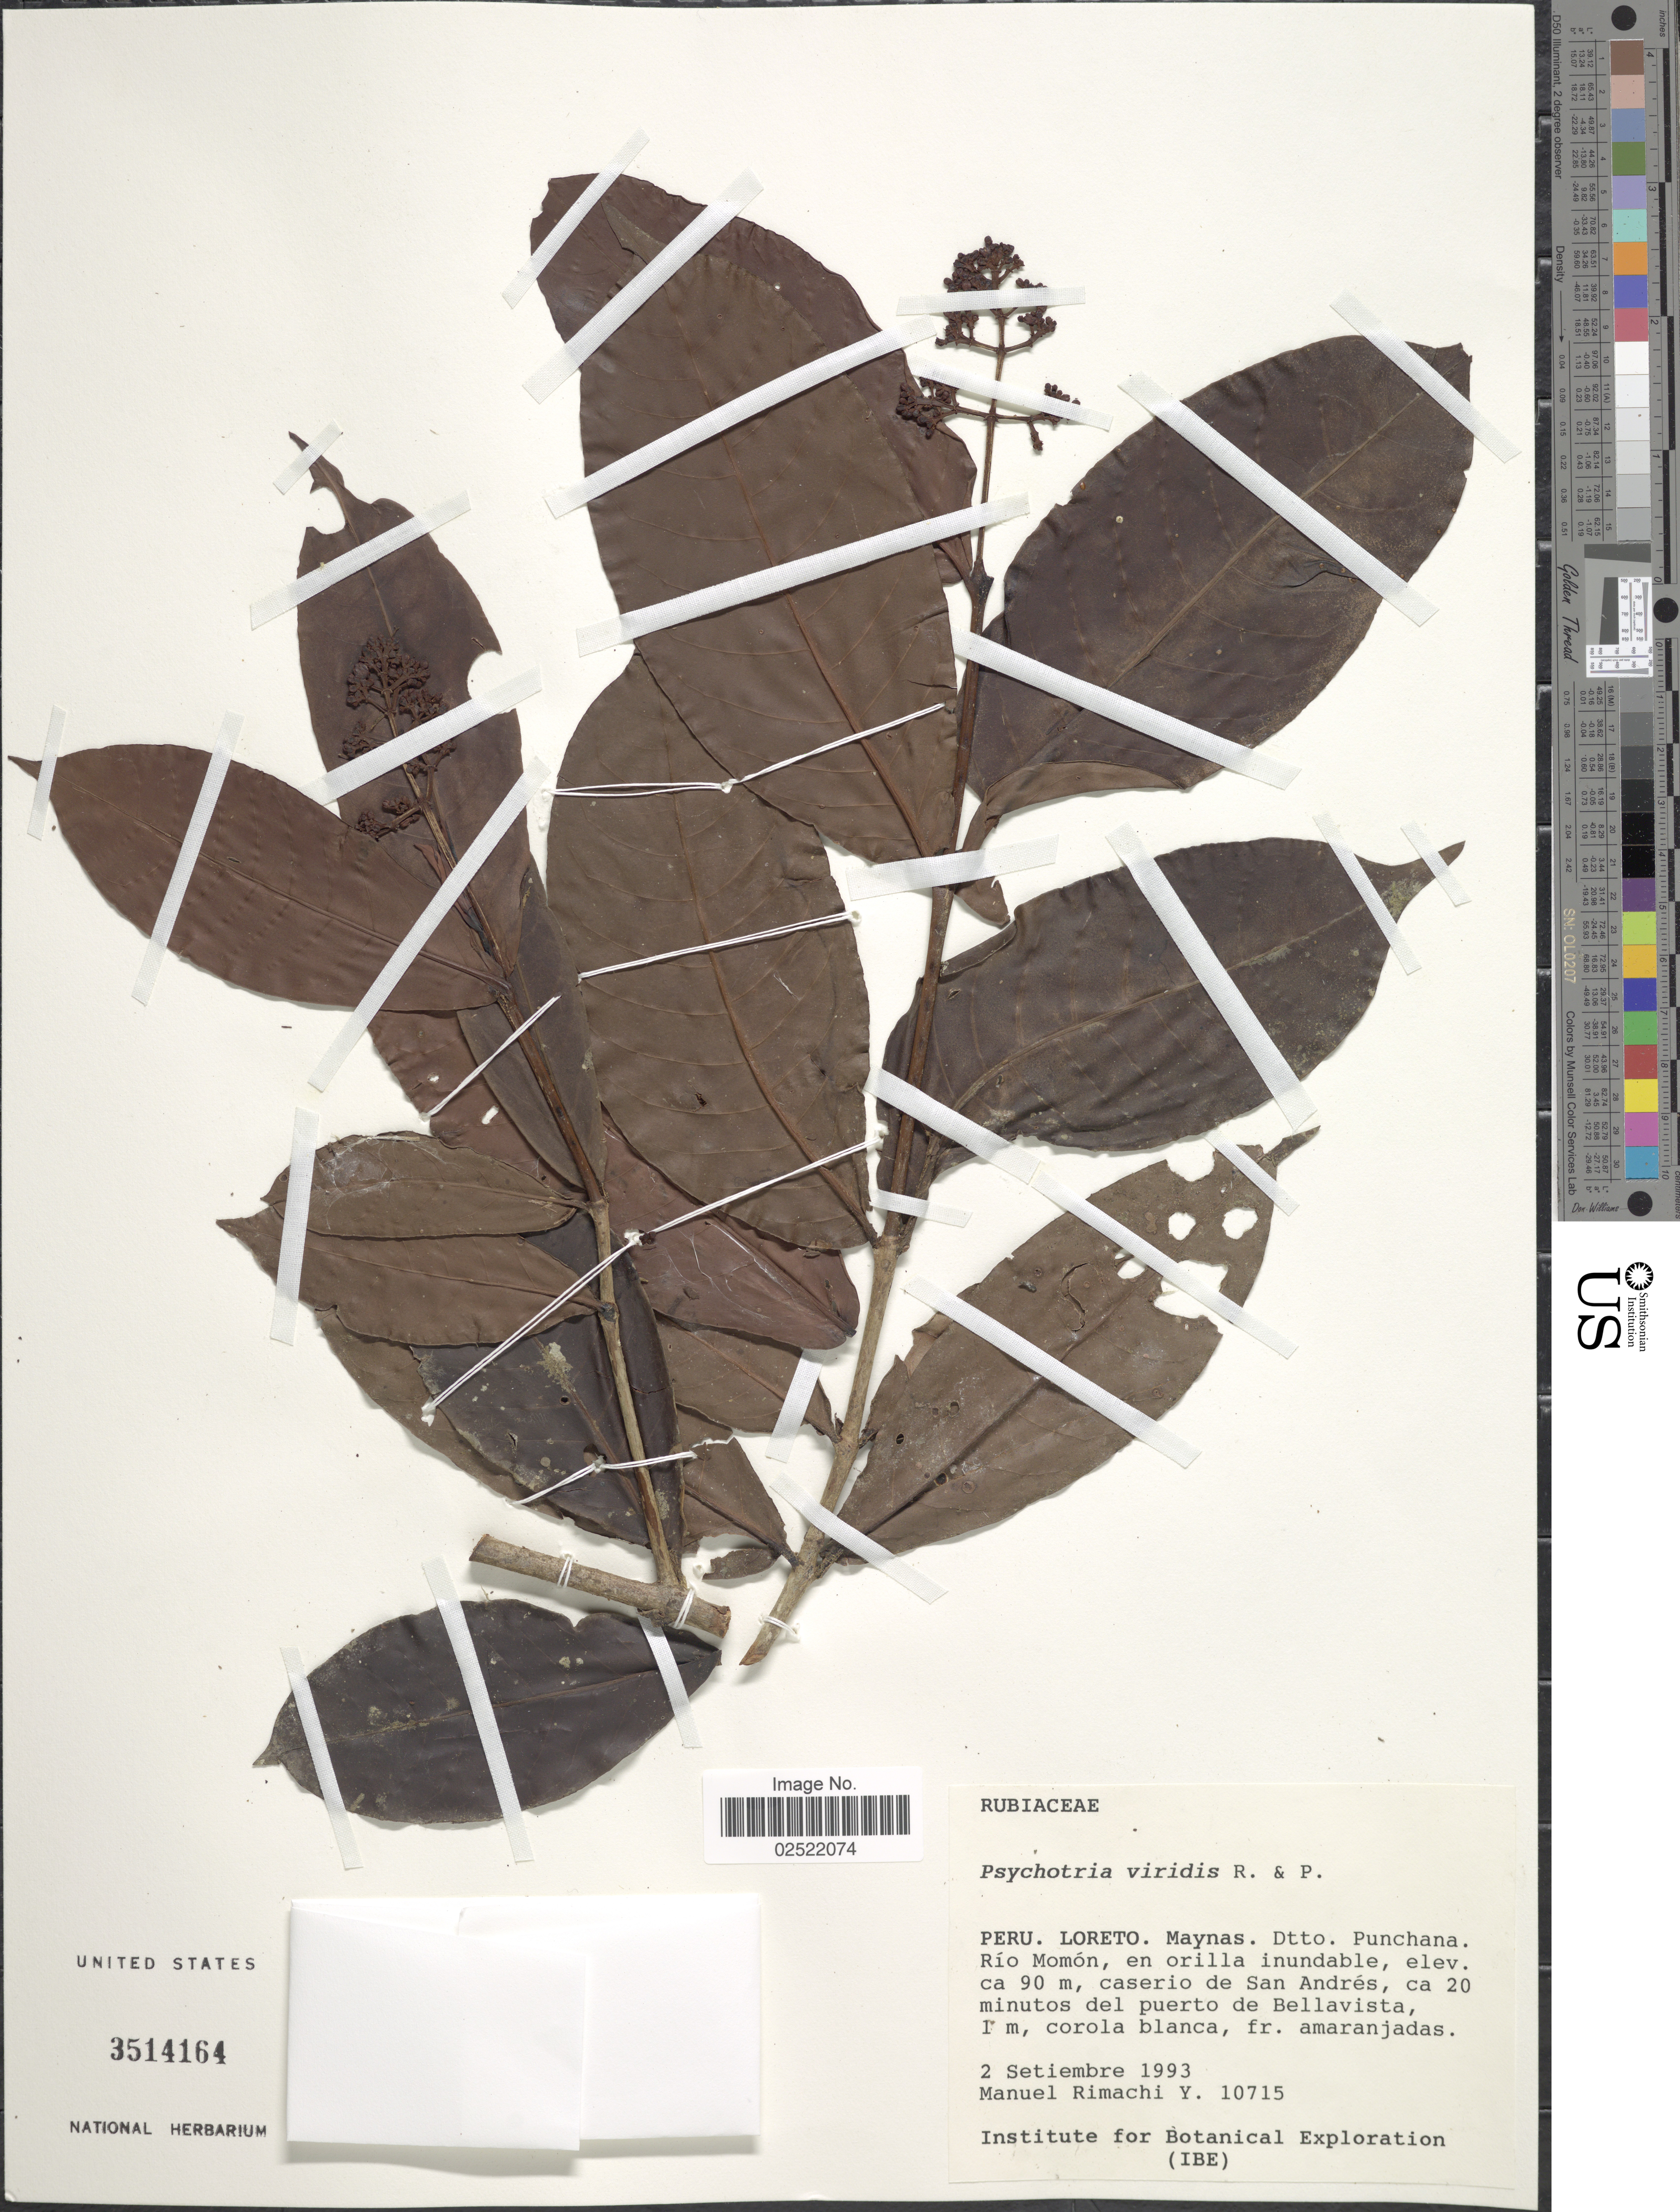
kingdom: Plantae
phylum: Tracheophyta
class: Magnoliopsida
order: Gentianales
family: Rubiaceae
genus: Psychotria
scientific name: Psychotria viridis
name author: Ruiz & Pav.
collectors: M. Rimachi Y.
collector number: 10715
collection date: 1993-09-02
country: Peru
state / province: Loreto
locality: Peru. Loreto. Maynas. Dtto. Puchana. Rio Momon, en orilla inundable, caserio de San Andres, ca 20 minutos del puerto de Bellavista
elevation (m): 90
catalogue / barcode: US 3514164